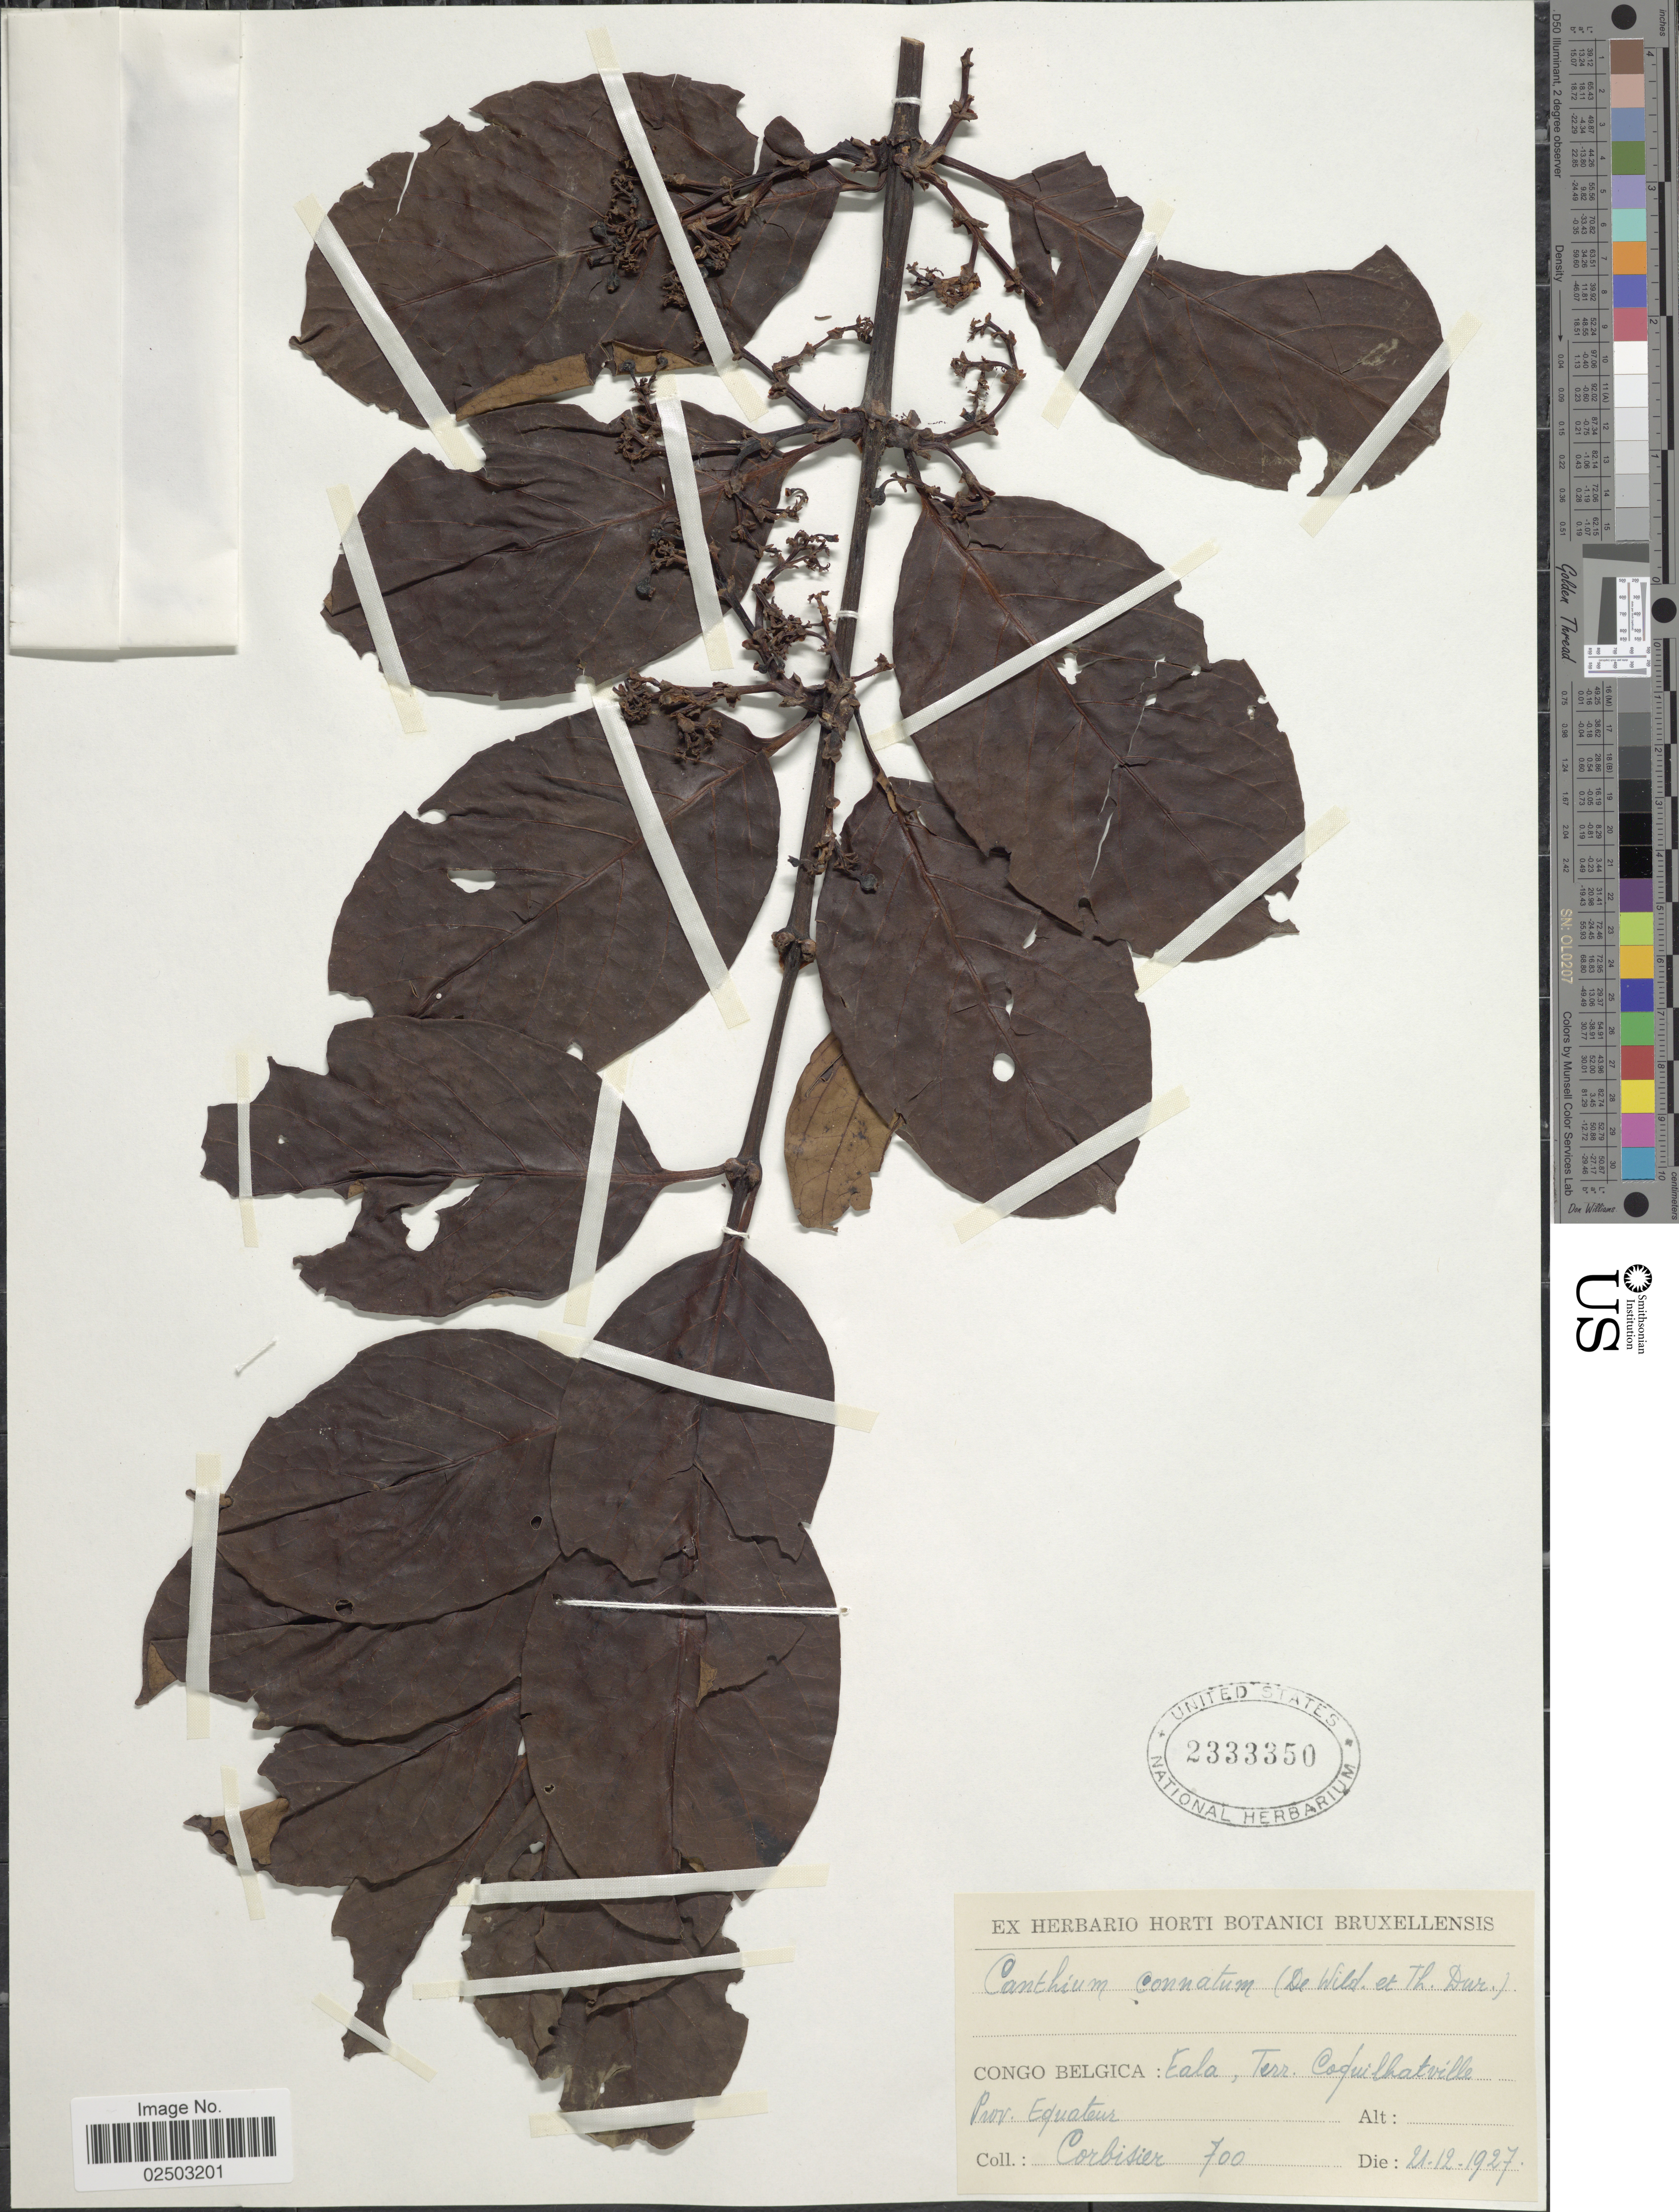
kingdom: Plantae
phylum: Tracheophyta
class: Magnoliopsida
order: Gentianales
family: Rubiaceae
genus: Psydrax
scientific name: Psydrax subcordatus var. connatus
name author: (De Wild. & Durand) Bridson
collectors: -. Corbisier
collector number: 700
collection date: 1927-12-21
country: Congo, Democratic Republic of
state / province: Equateur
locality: Congo Belgica: Eala, Terr. Coquilhatville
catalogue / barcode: US 2333350